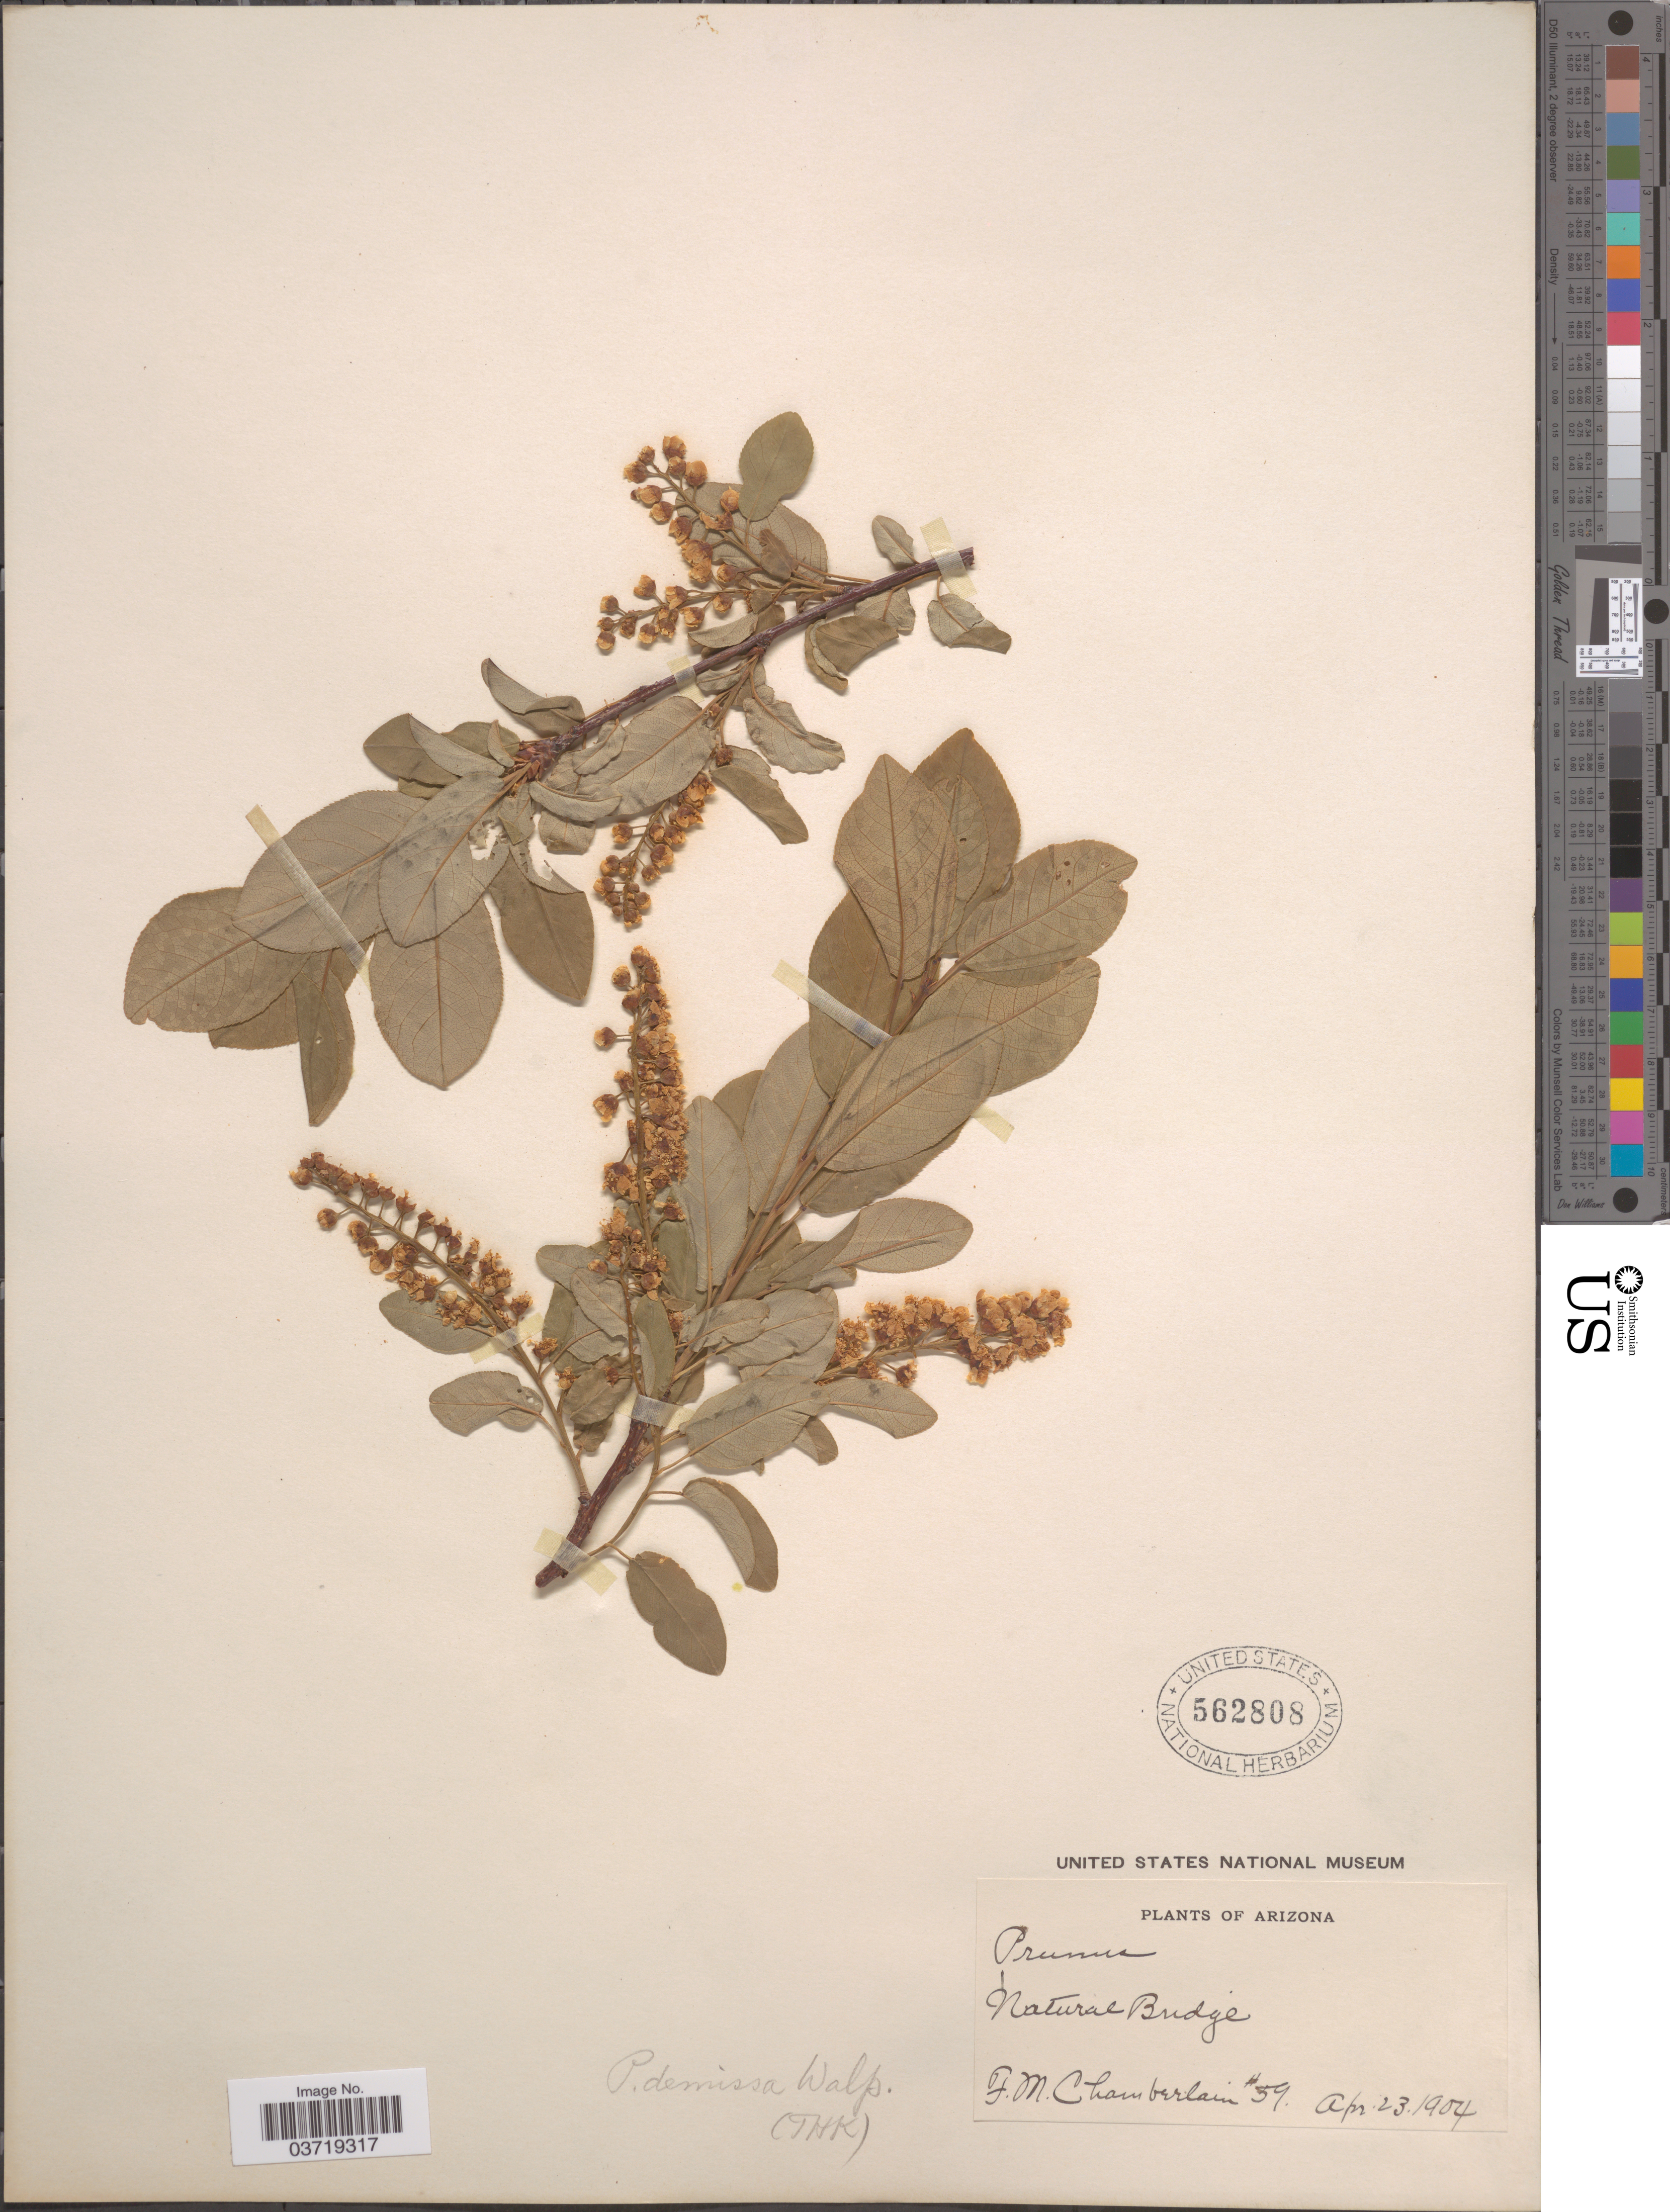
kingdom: Plantae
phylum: Tracheophyta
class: Magnoliopsida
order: Rosales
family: Rosaceae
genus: Prunus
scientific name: Prunus virginiana var. demissa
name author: (Nutt.) Torr.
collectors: F. Chamberlain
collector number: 59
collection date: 1904-04-23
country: United States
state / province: Arizona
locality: Natural Bridge.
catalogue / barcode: US 562808